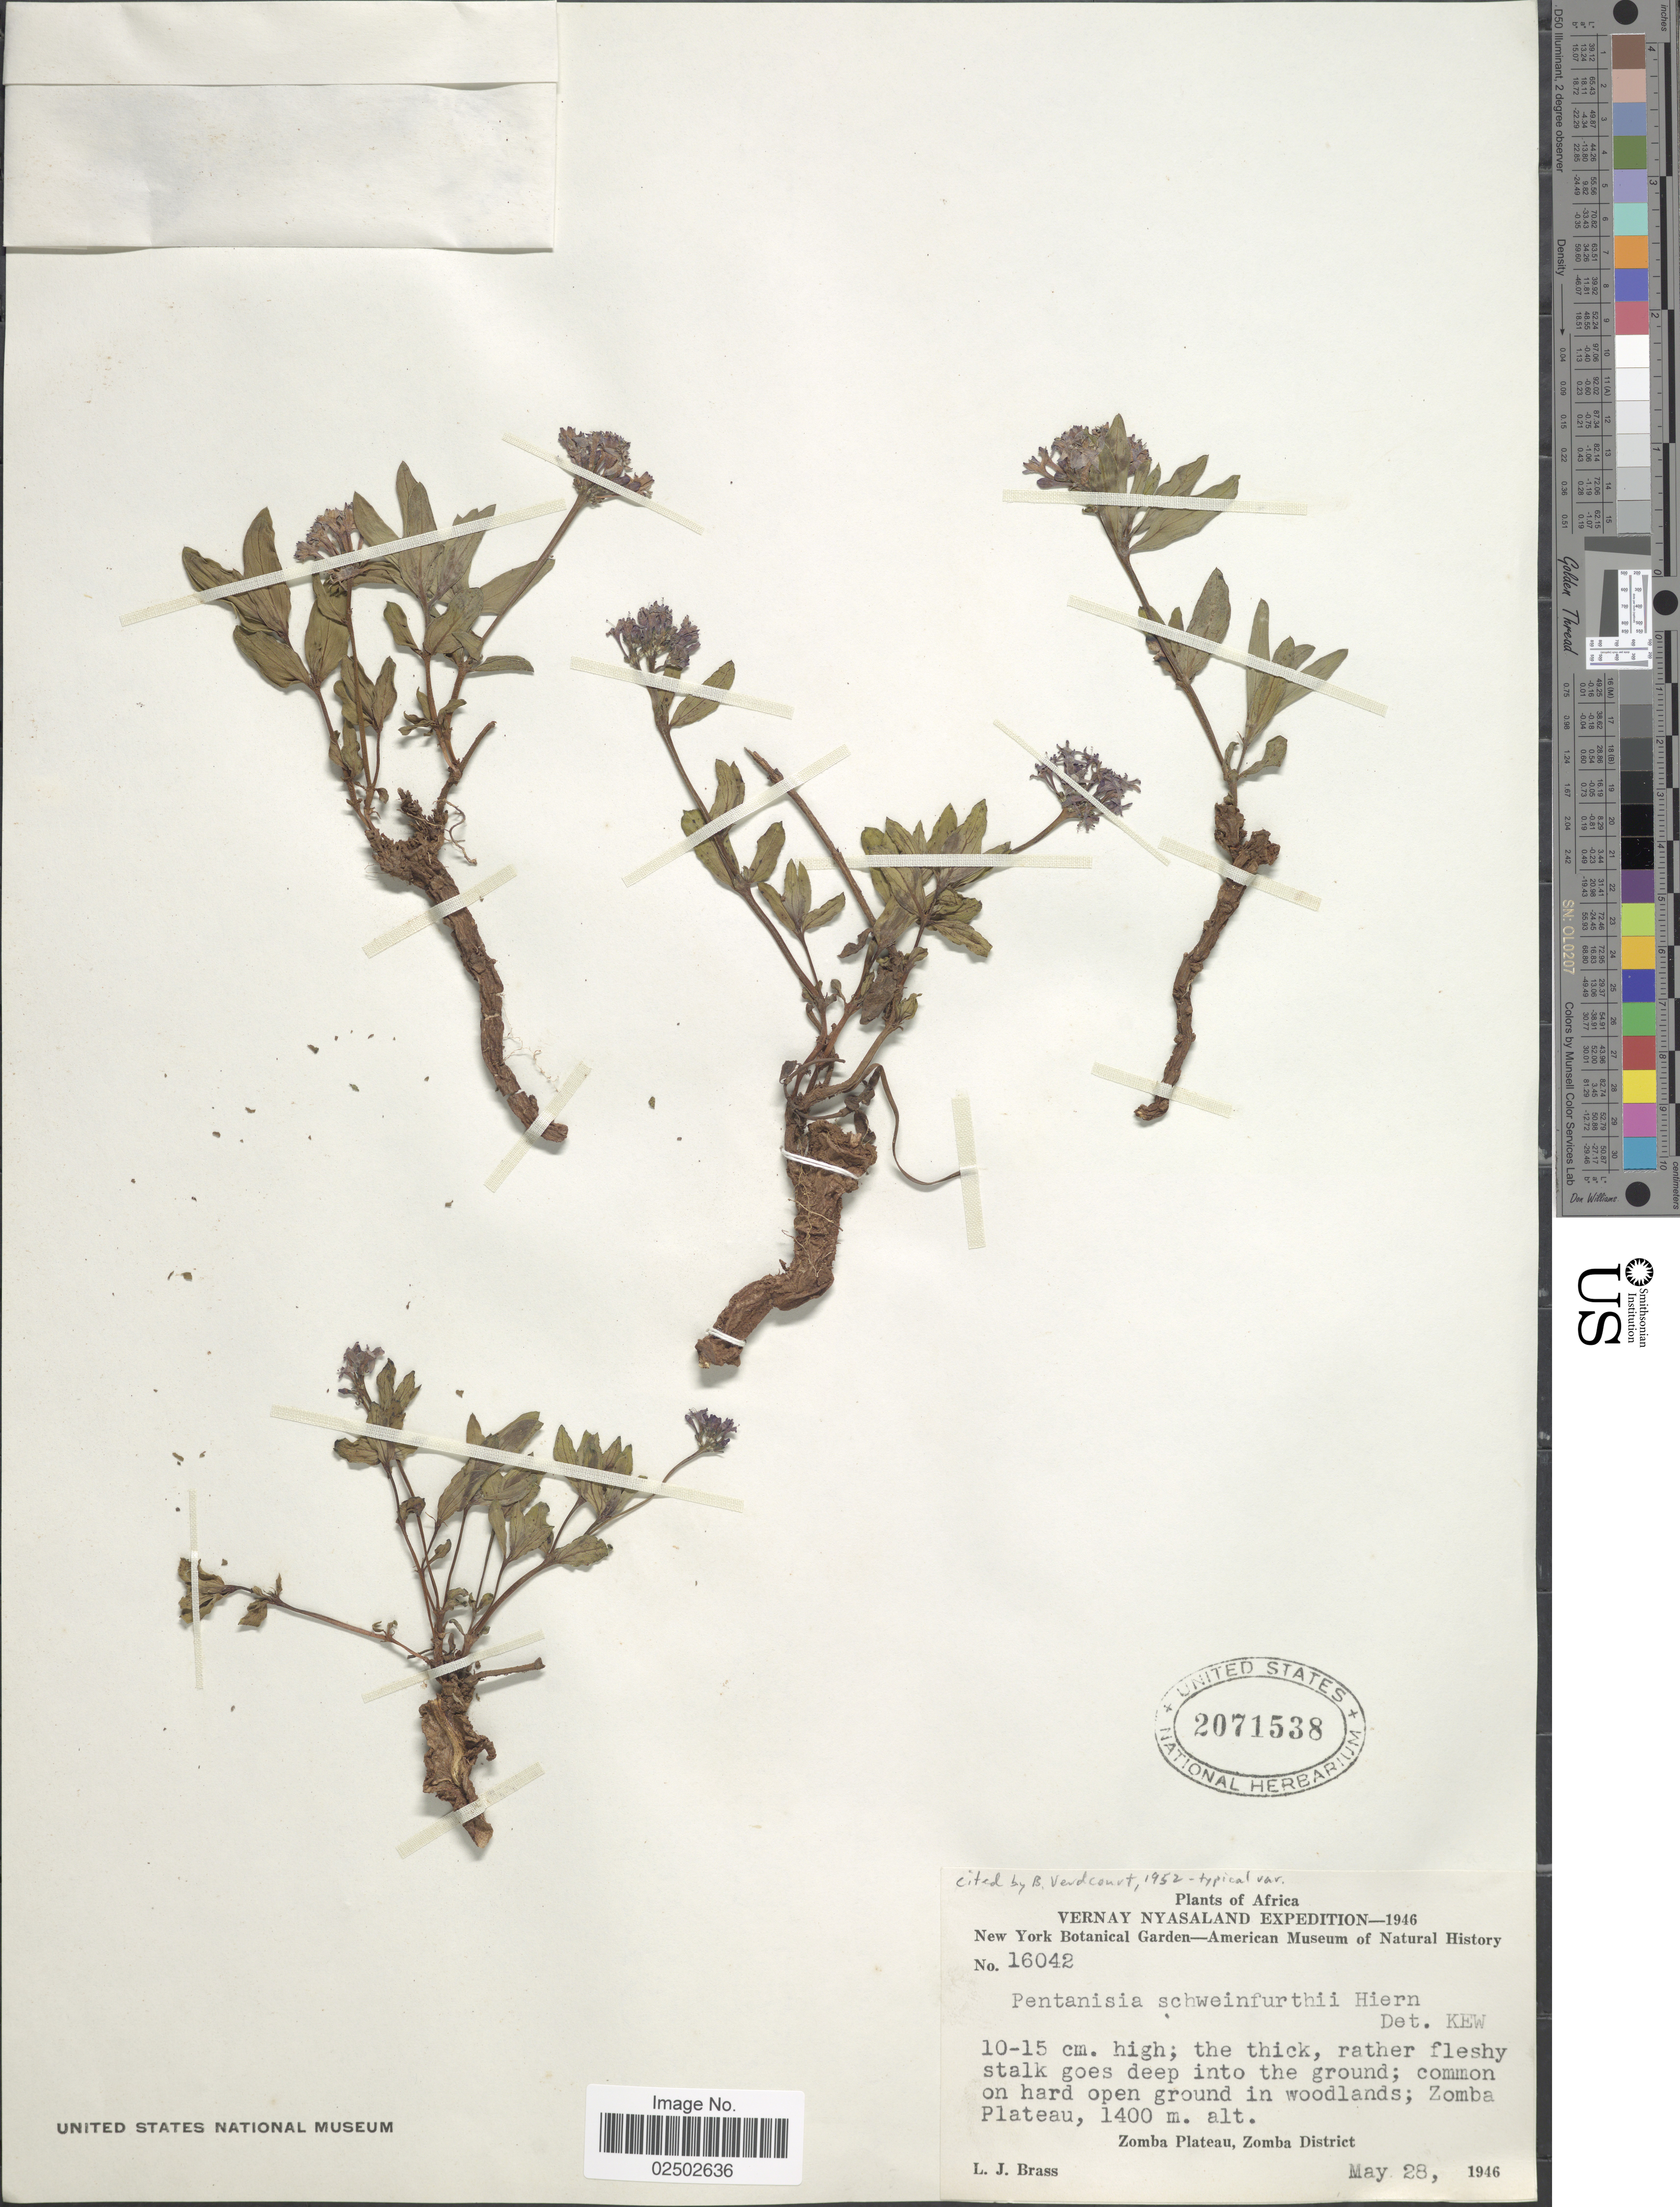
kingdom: Plantae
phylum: Tracheophyta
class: Magnoliopsida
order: Gentianales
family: Rubiaceae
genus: Pentanisia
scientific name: Pentanisia schweinfurthii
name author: Hiern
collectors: L. J. Brass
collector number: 16042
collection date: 1946-05-28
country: Malawi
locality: Vernay Nyasaland, Zomba Plateau, Zomba District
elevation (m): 1400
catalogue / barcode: US 2071538